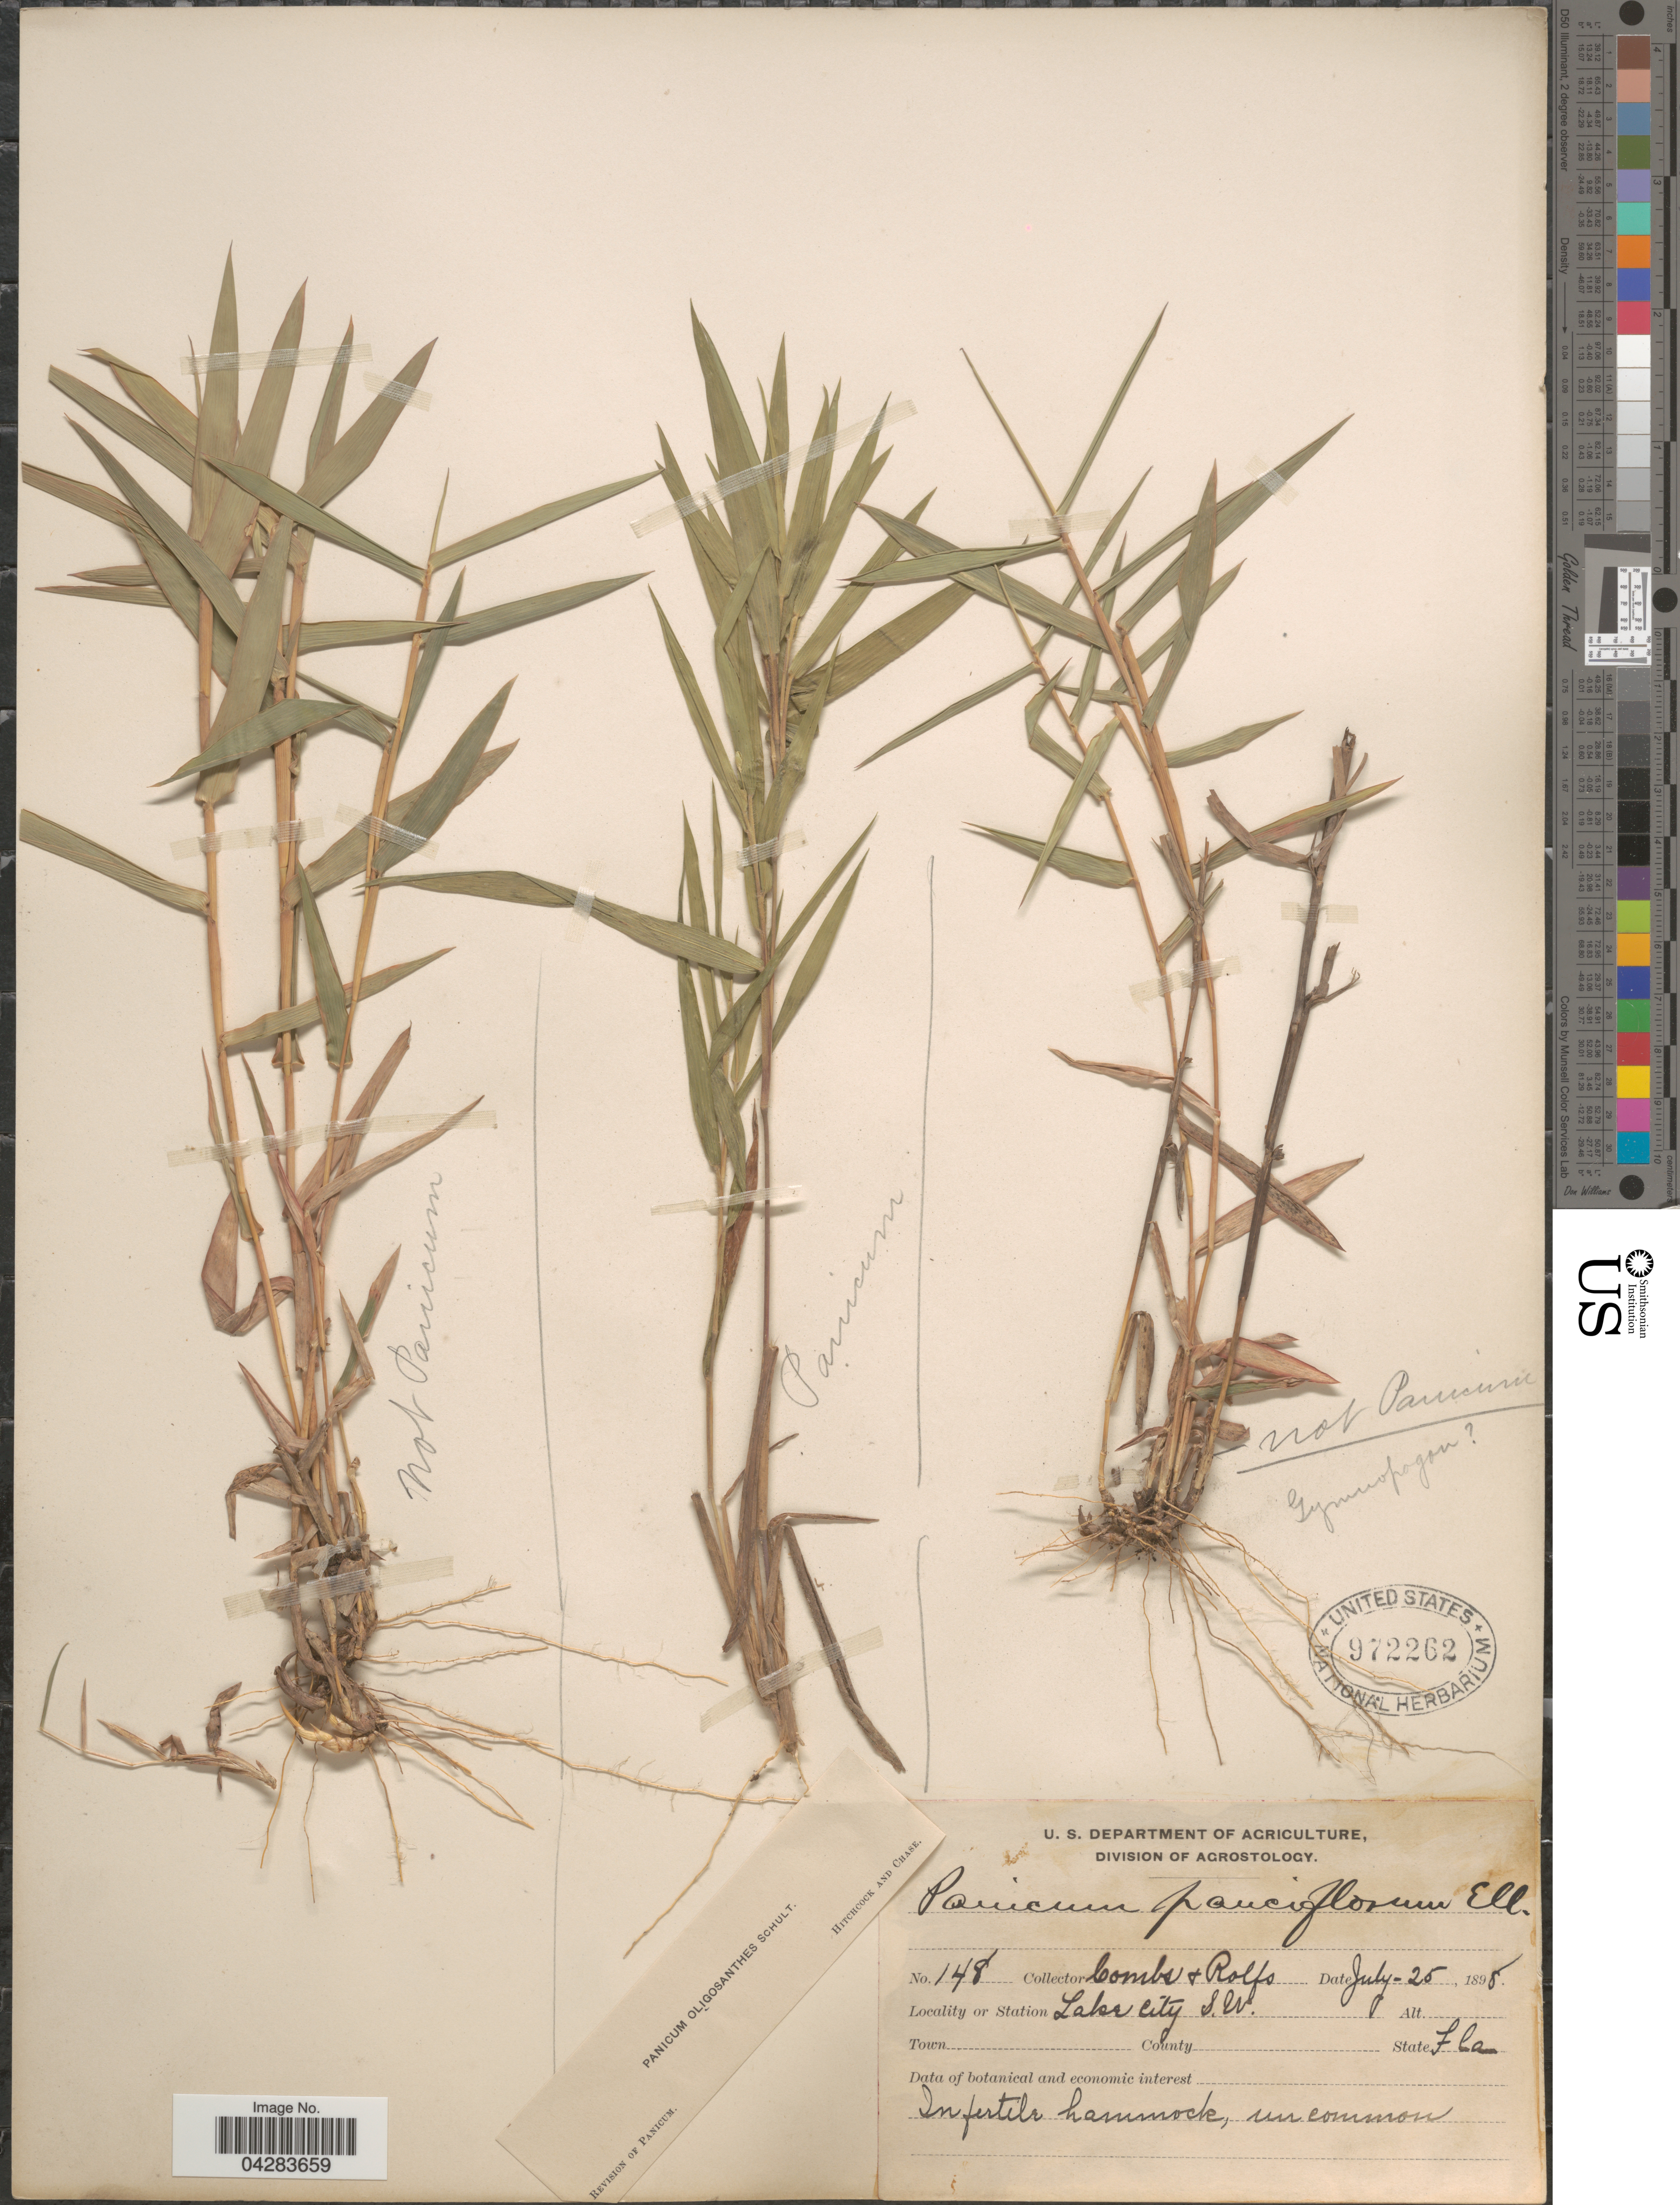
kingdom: Plantae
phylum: Tracheophyta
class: Liliopsida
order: Poales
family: Poaceae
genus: Dichanthelium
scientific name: Dichanthelium oligosanthes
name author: (Schult.) Gould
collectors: -. Combs & Rolfs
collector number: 148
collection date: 1898-07-25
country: United States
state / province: Florida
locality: Lake City S. W.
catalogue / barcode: US 972262